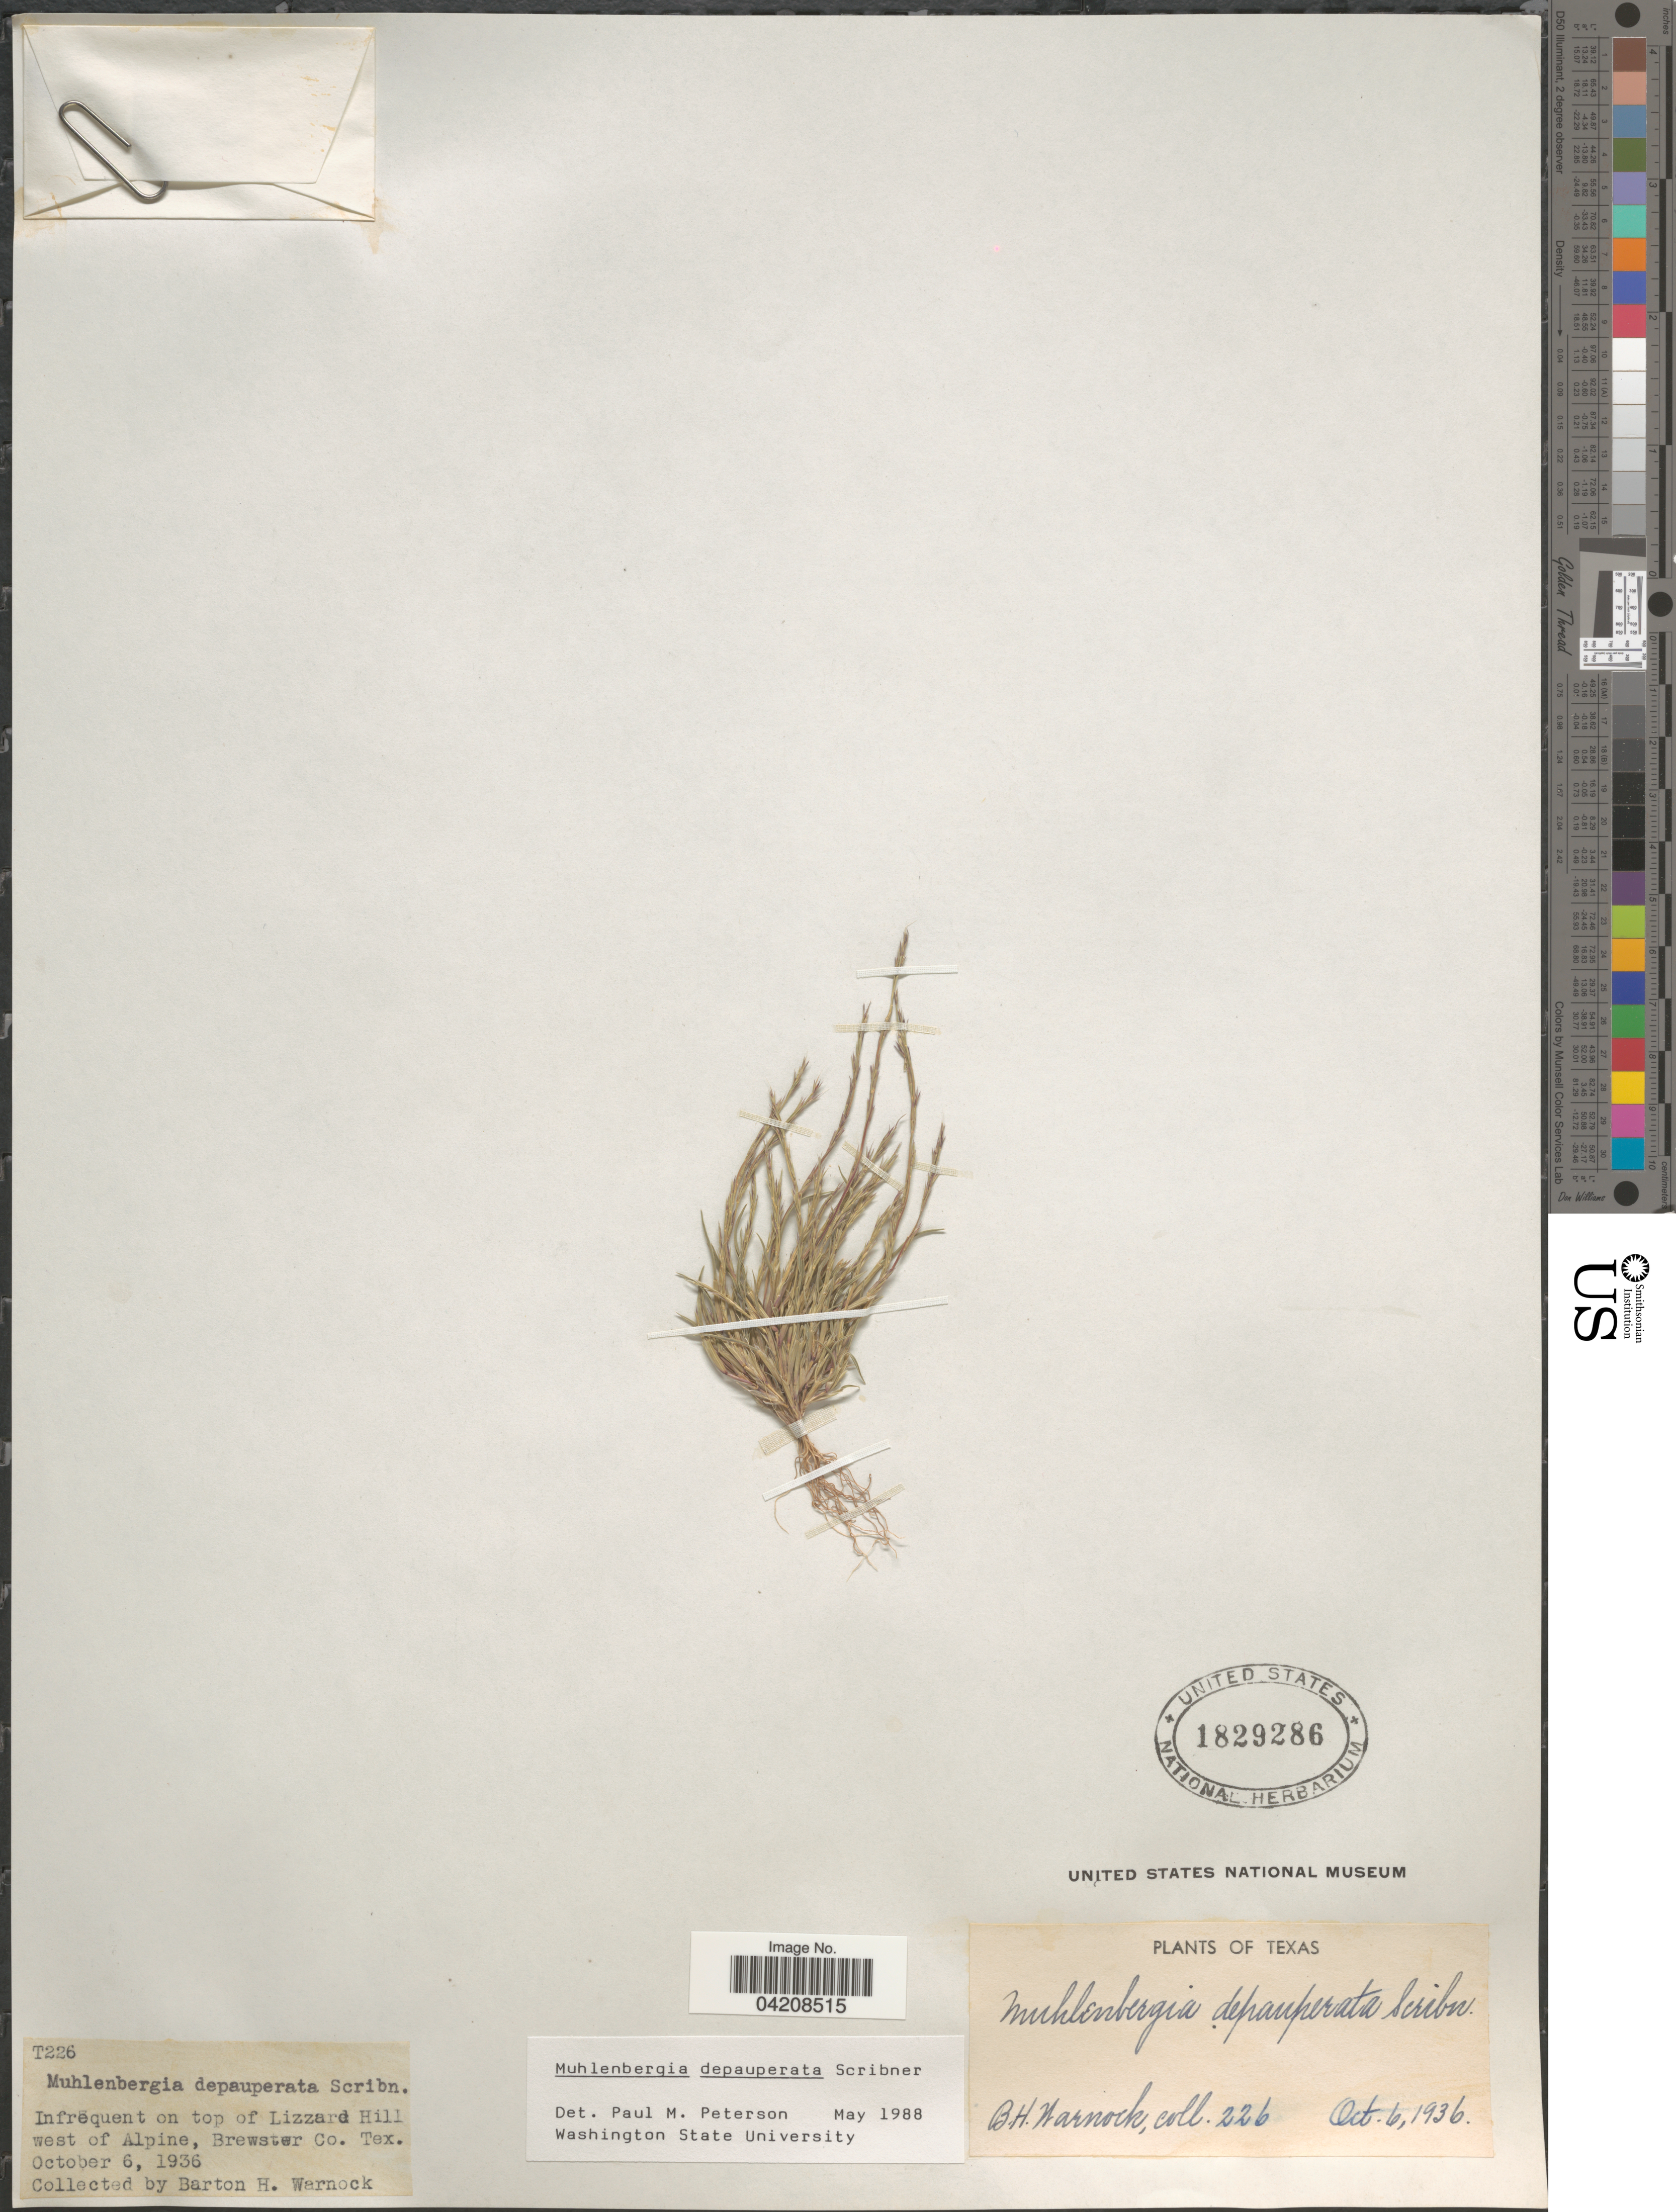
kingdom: Plantae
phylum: Tracheophyta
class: Liliopsida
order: Poales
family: Poaceae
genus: Muhlenbergia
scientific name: Muhlenbergia depauperata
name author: Scribn.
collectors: B. H. Warnock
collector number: T226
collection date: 1936-10-06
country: United States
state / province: Texas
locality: Infrequent on top of Lizzard Hill west of Alpine, Brewster Co.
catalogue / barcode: US 1829286